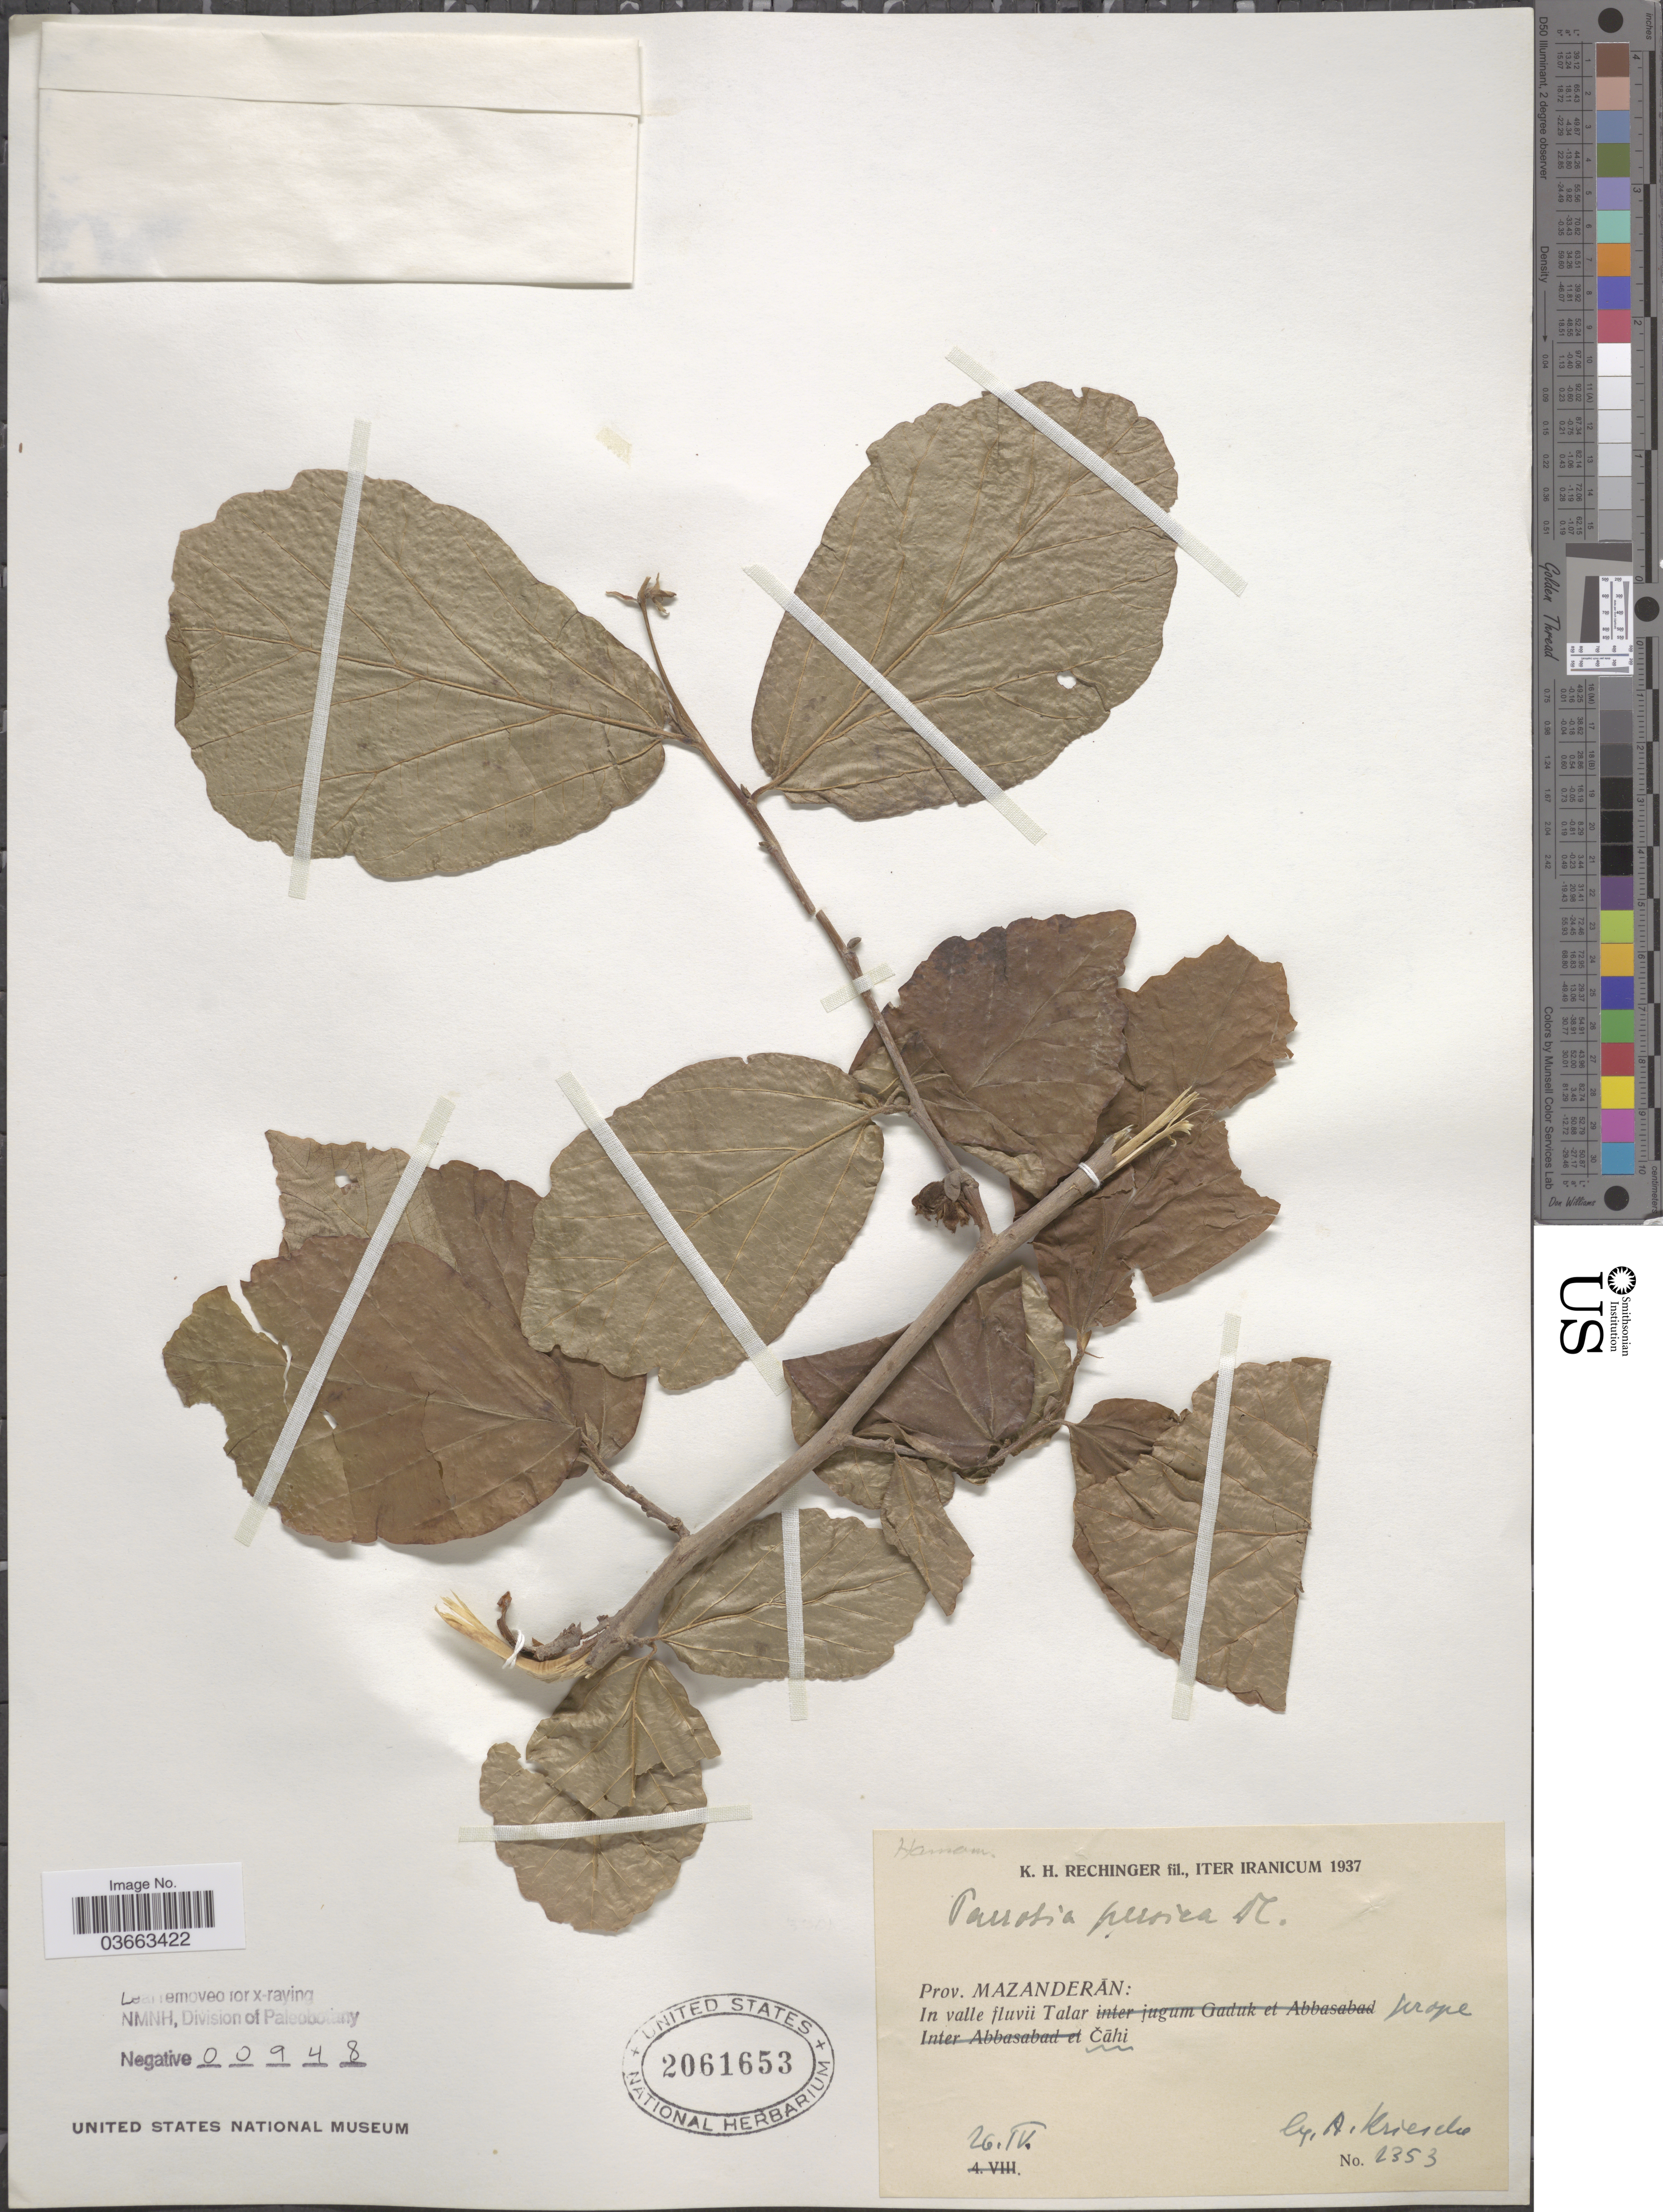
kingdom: Plantae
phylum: Tracheophyta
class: Magnoliopsida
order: Saxifragales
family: Hamamelidaceae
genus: Parrotia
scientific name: Parrotia persica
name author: C.A. Mey.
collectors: A. Kriesche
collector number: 1353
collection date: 1937-04-26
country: Iran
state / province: Mazandaran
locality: In valle fluvii Talar prope Čāhi.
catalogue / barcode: US 2061653